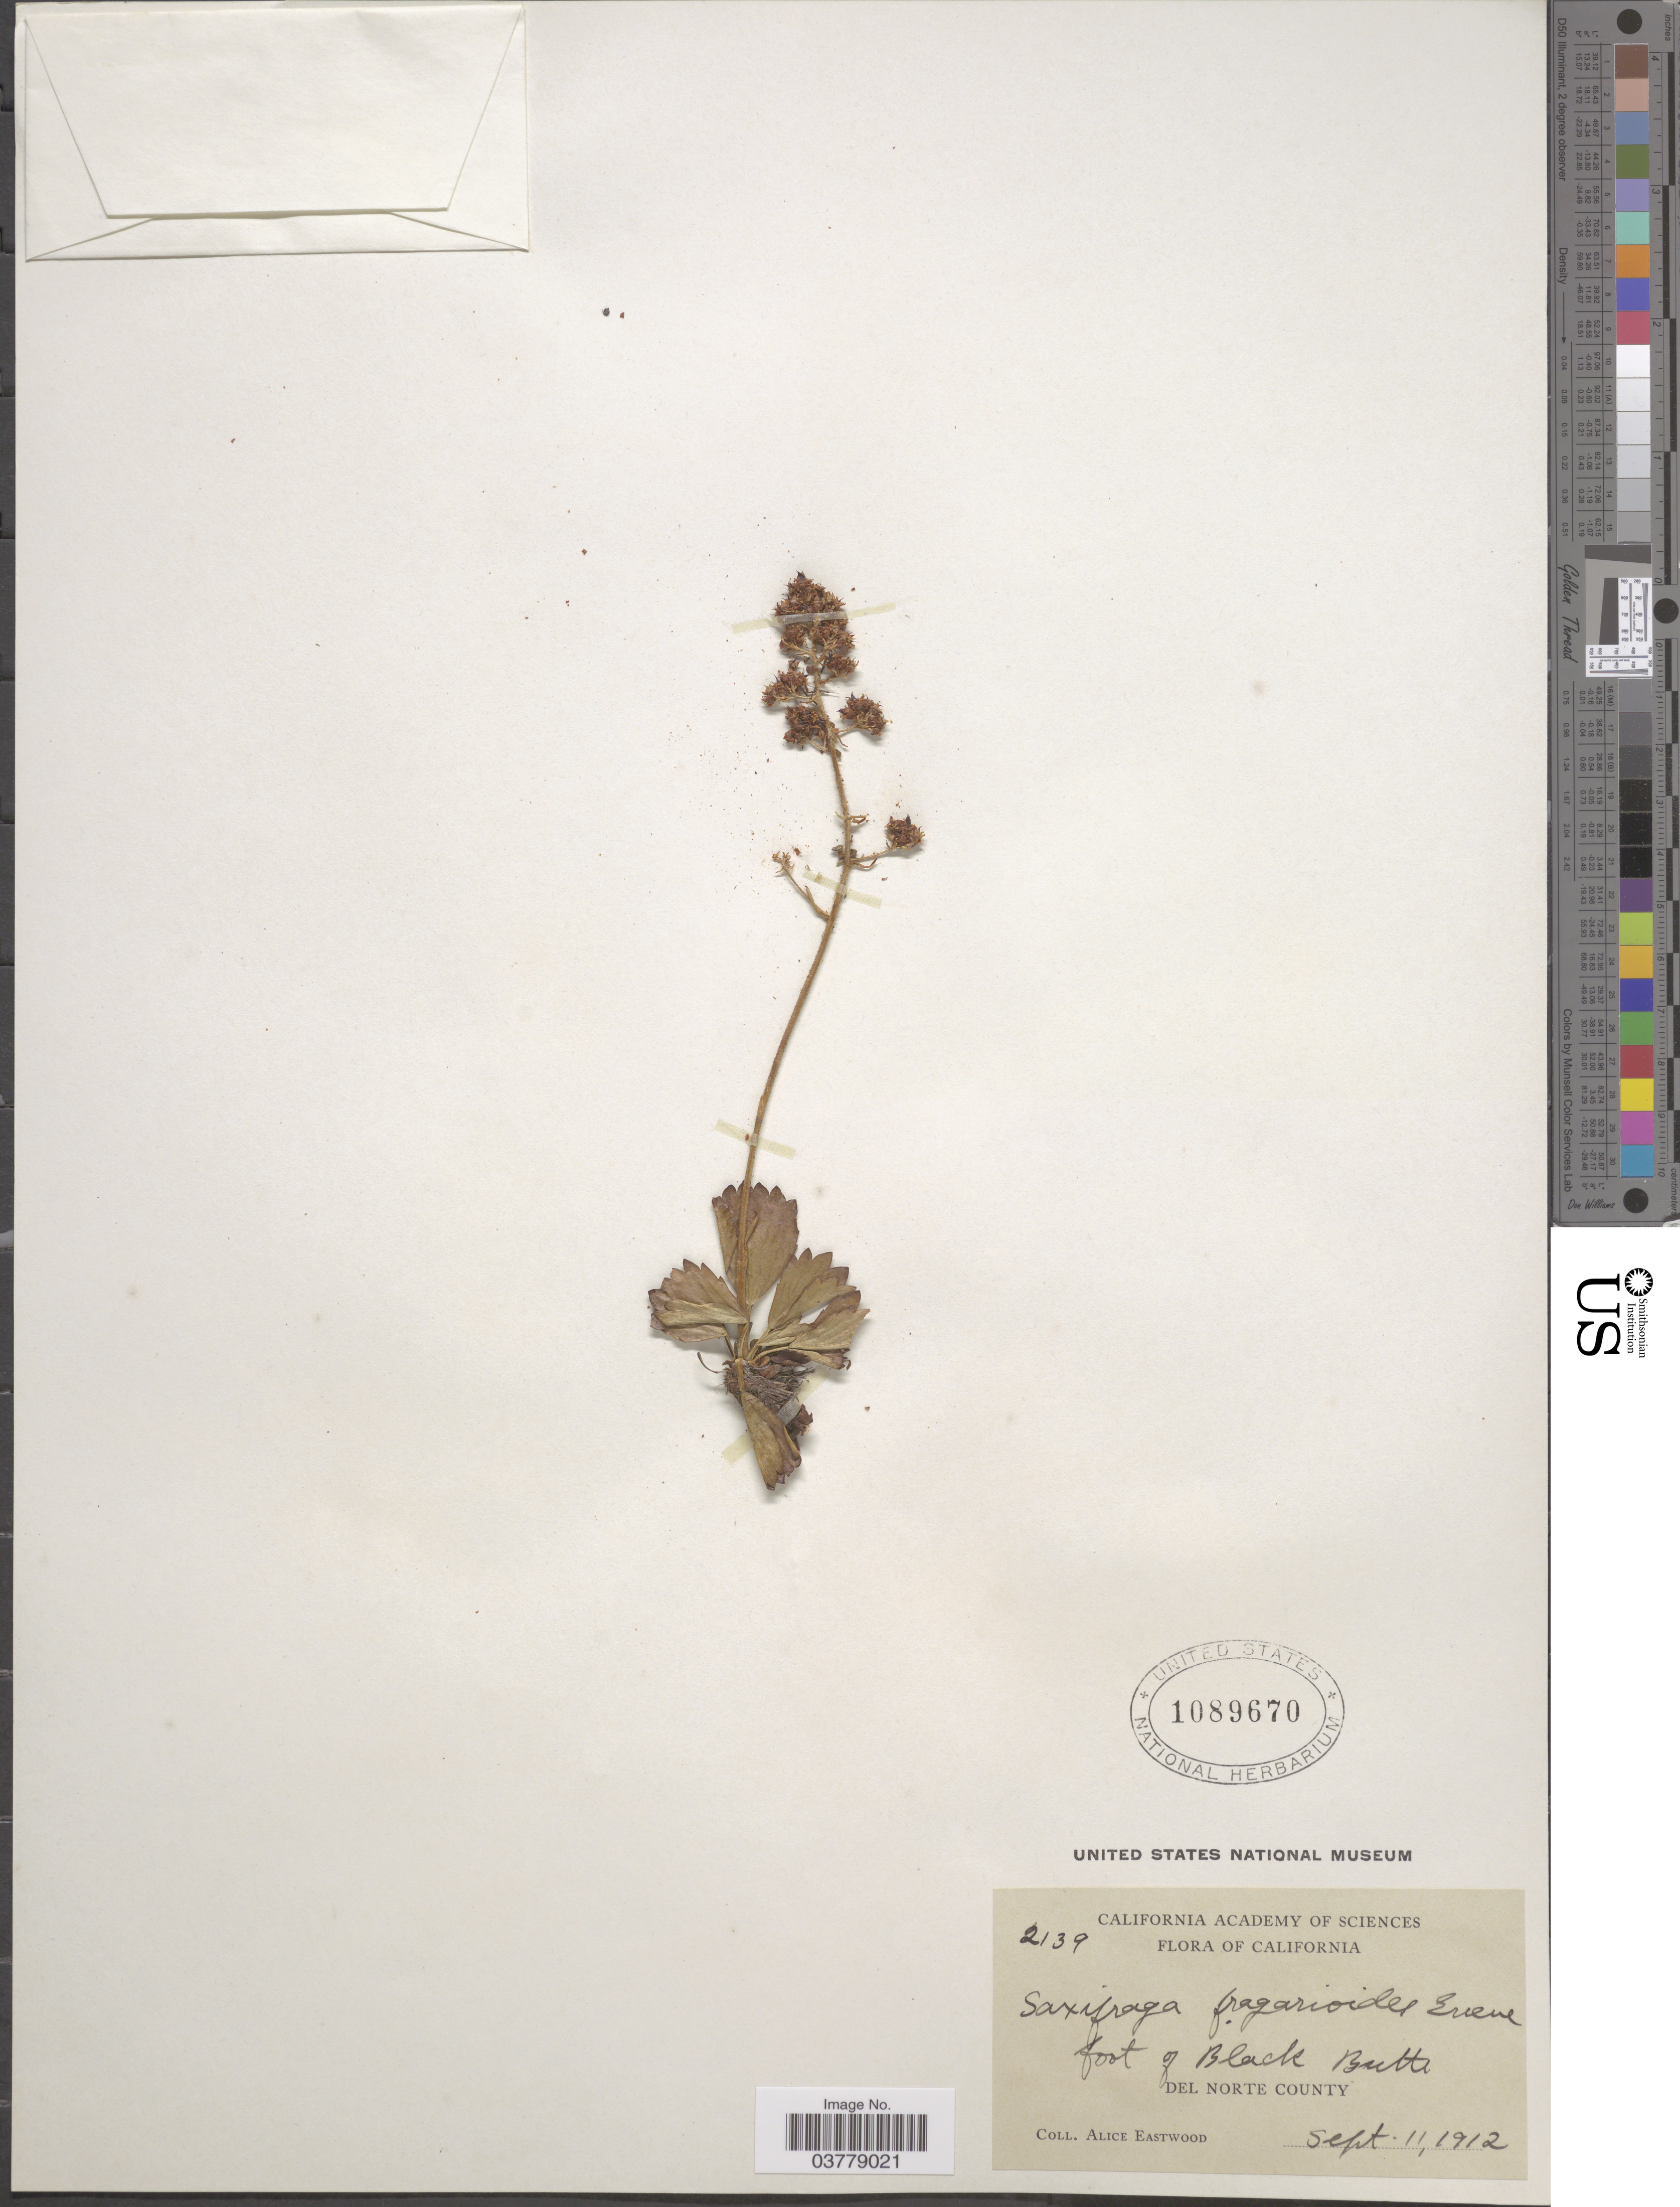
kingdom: Plantae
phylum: Tracheophyta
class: Magnoliopsida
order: Saxifragales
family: Saxifragaceae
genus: Saxifragopsis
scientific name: Saxifragopsis fragarioides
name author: (Greene) Small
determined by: Strong, Mark T., (BOT), Smithsonian Institution - National Museum of Natural History (UNITED STATES)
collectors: A. Eastwood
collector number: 2139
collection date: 1912-09-11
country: United States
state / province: California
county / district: Del Norte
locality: Foot of Black Butte. Del Norte County.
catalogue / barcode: US 1089670